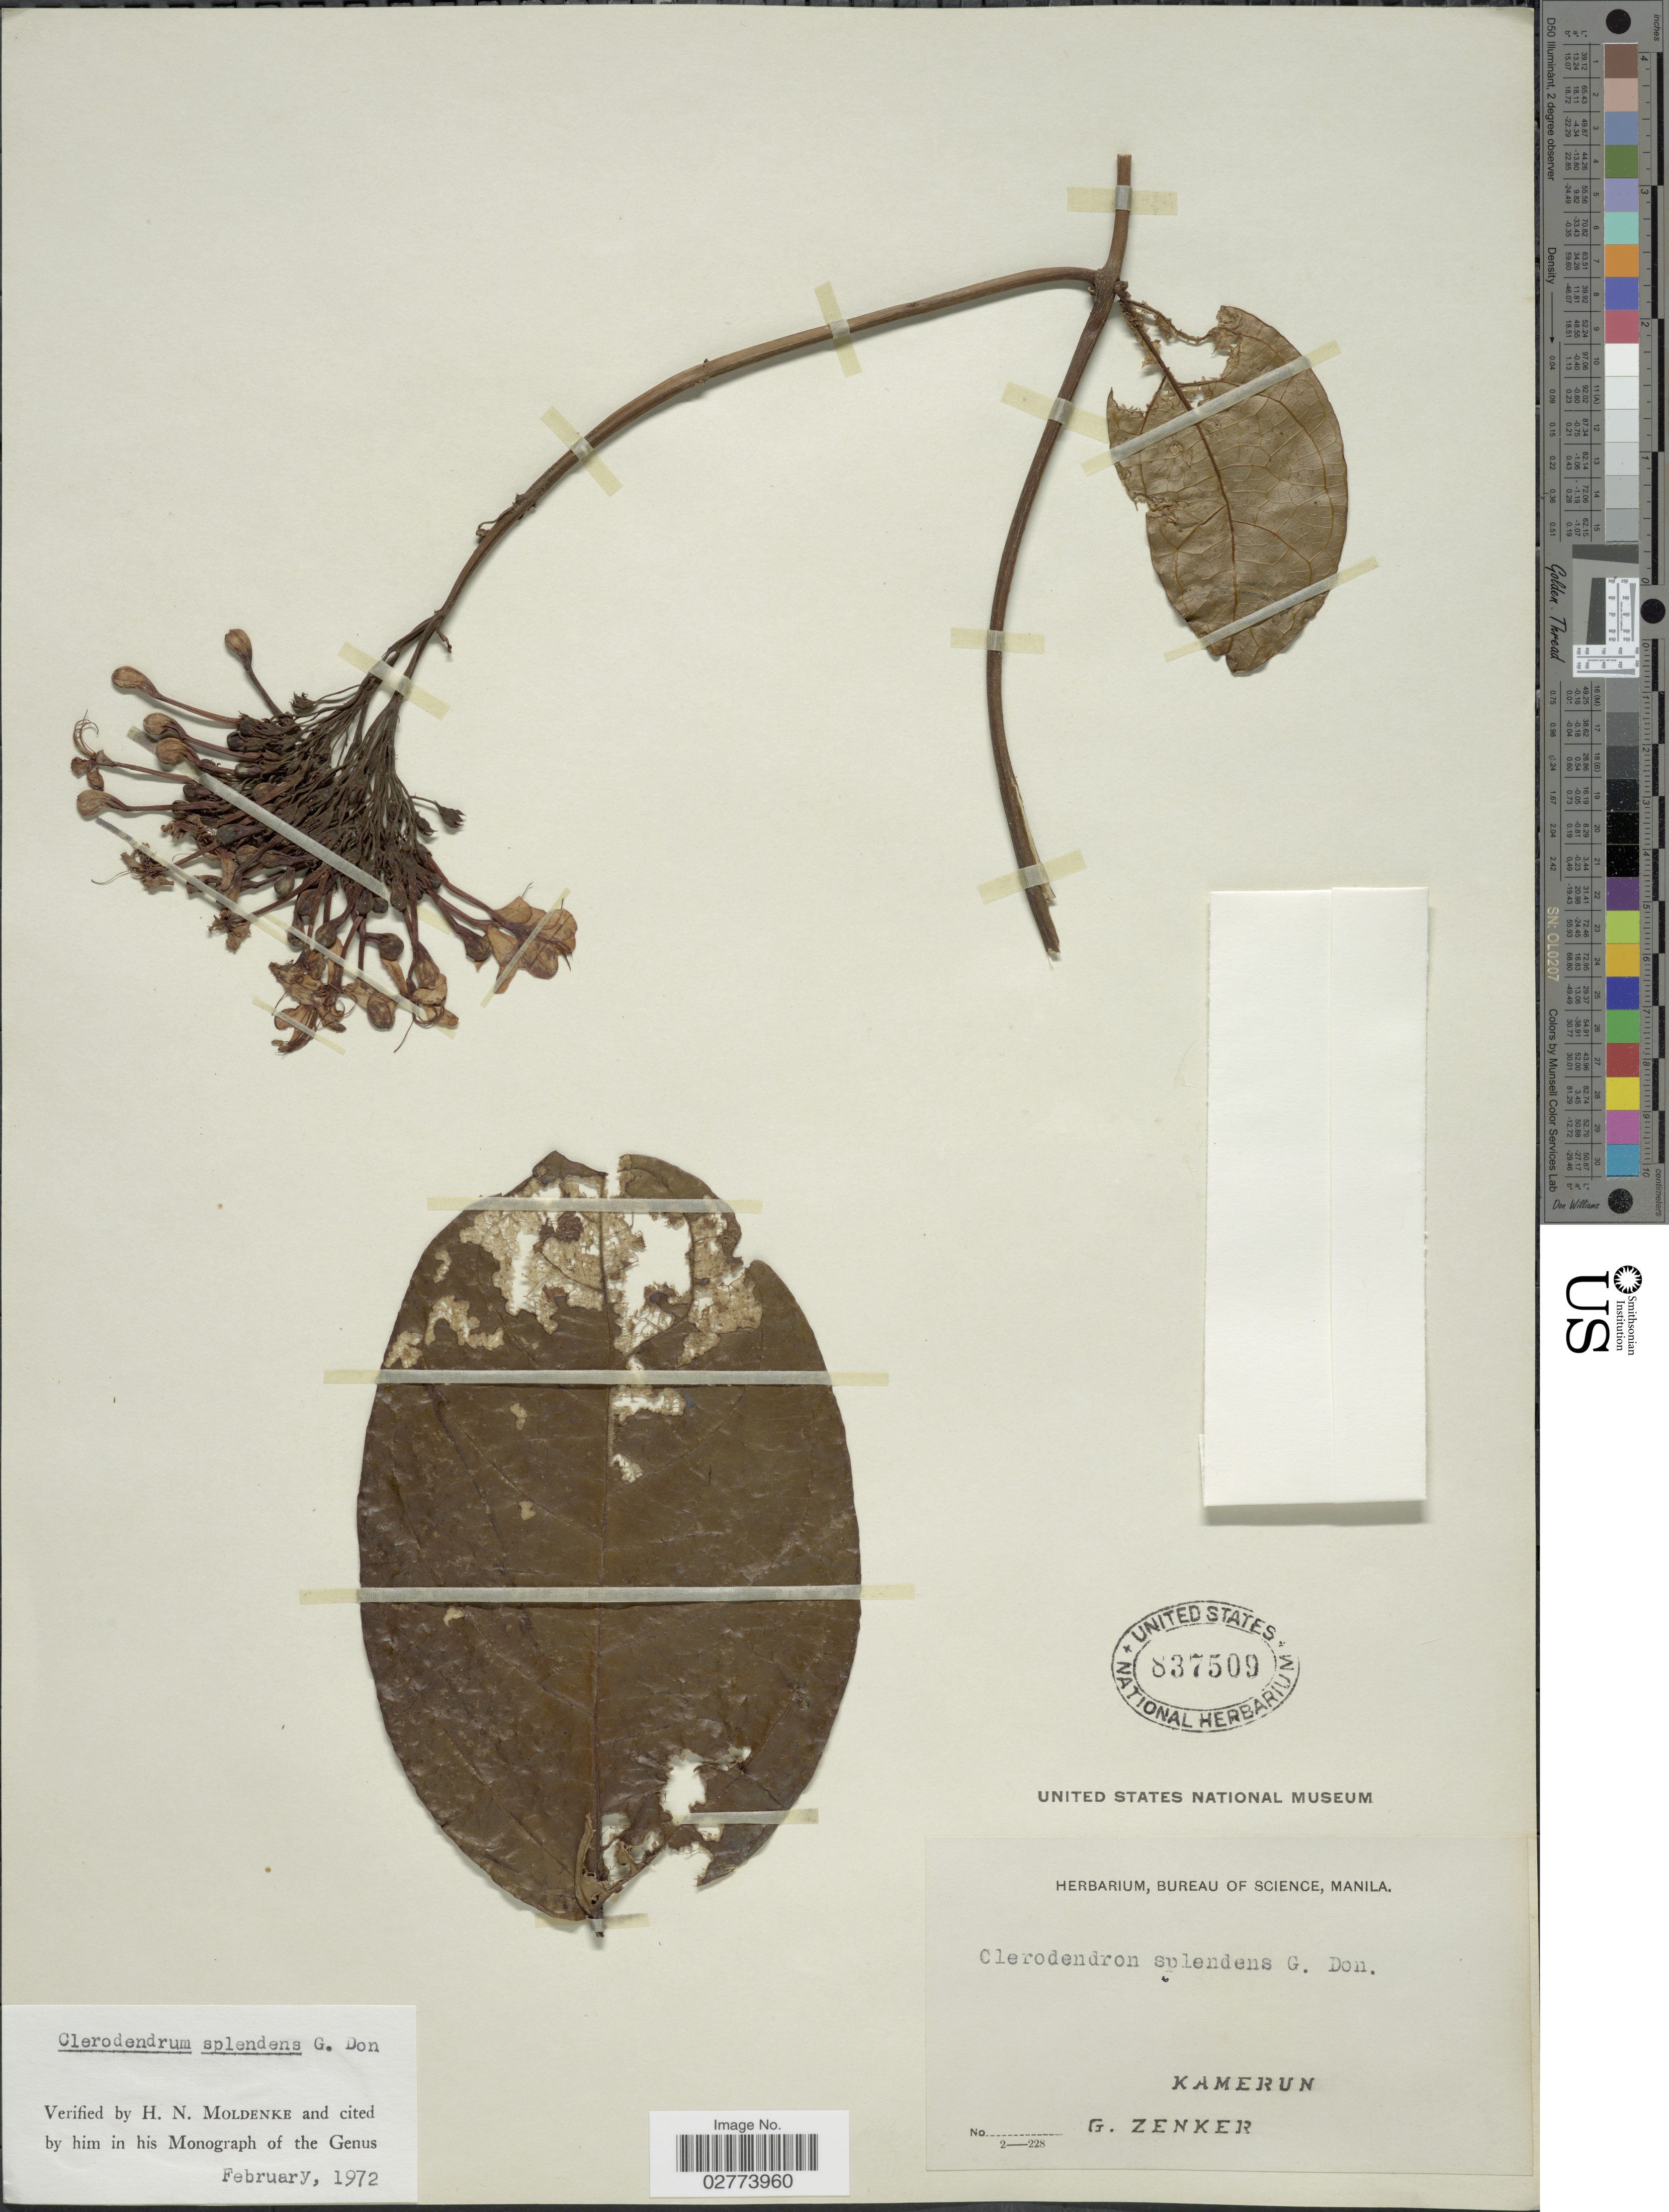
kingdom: Plantae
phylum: Tracheophyta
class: Magnoliopsida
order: Lamiales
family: Lamiaceae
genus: Clerodendrum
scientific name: Clerodendrum splendens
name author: G. Don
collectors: G. A. Zenker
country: Cameroon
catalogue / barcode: US 837509